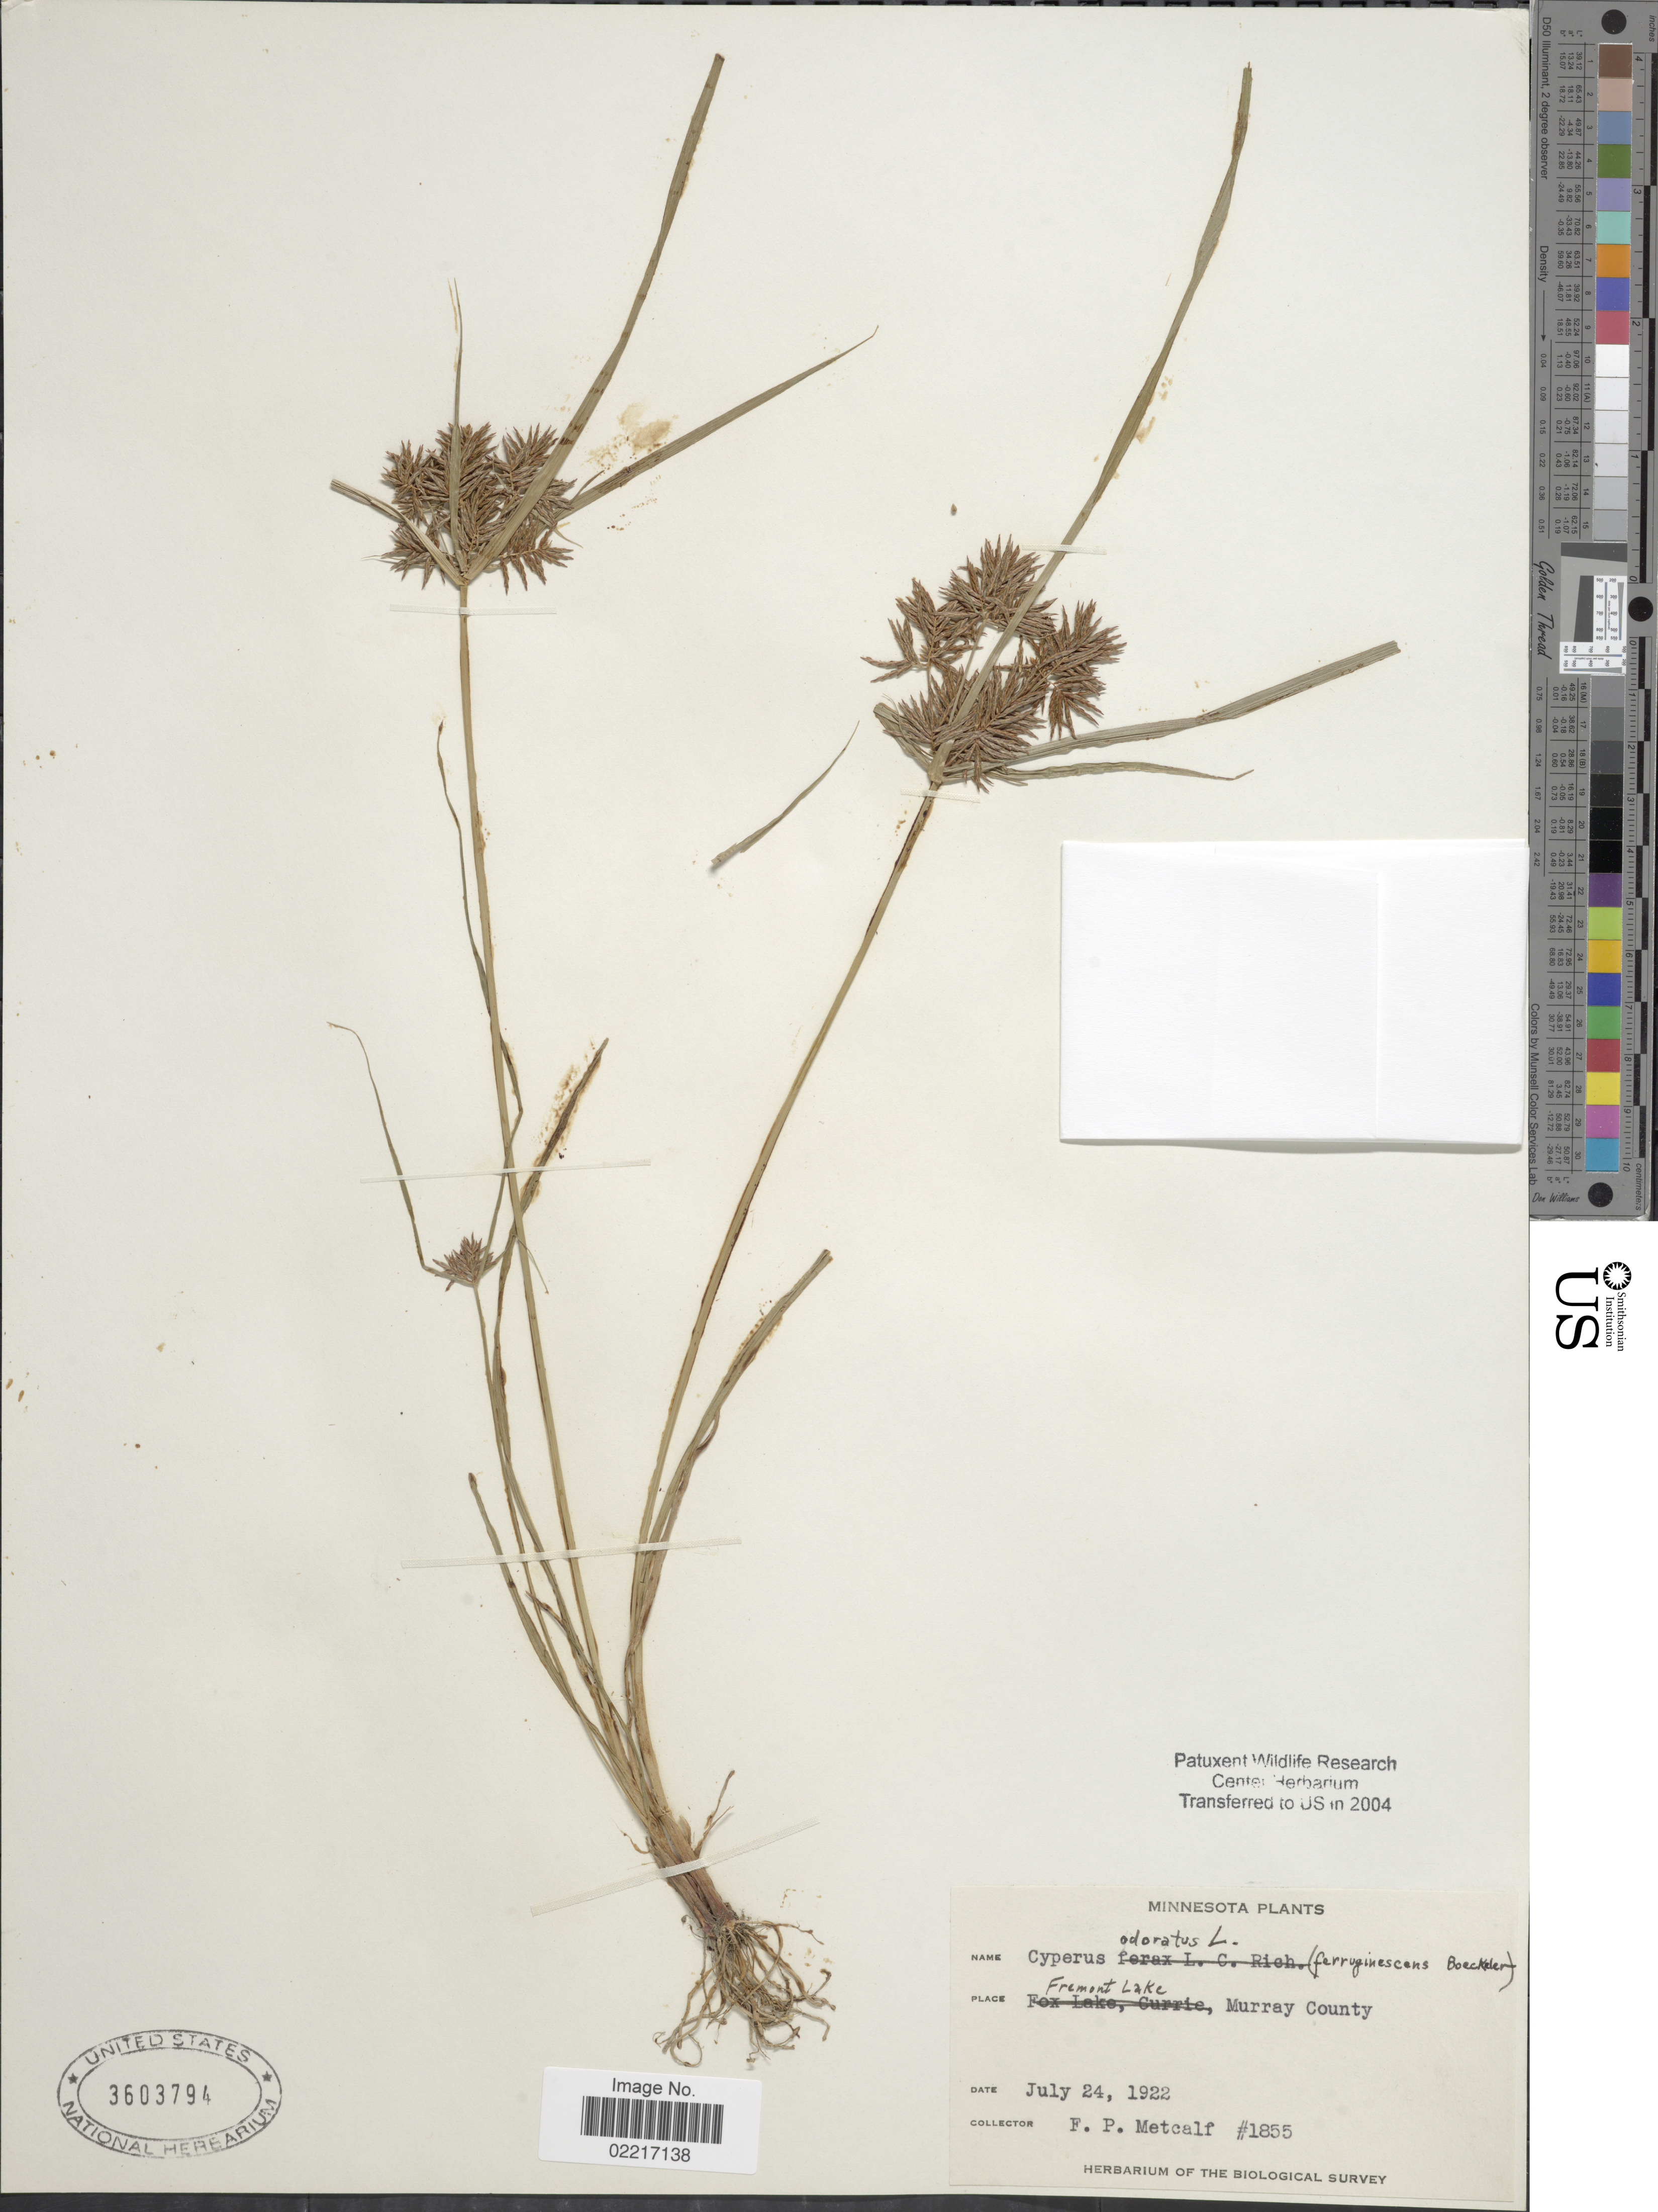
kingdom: Plantae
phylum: Tracheophyta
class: Liliopsida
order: Poales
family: Cyperaceae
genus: Cyperus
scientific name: Cyperus odoratus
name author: L.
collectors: F. Metcalf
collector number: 1855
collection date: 1922-07-24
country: United States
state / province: Minnesota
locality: Fremont Lake, Murray County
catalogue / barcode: US 3603794